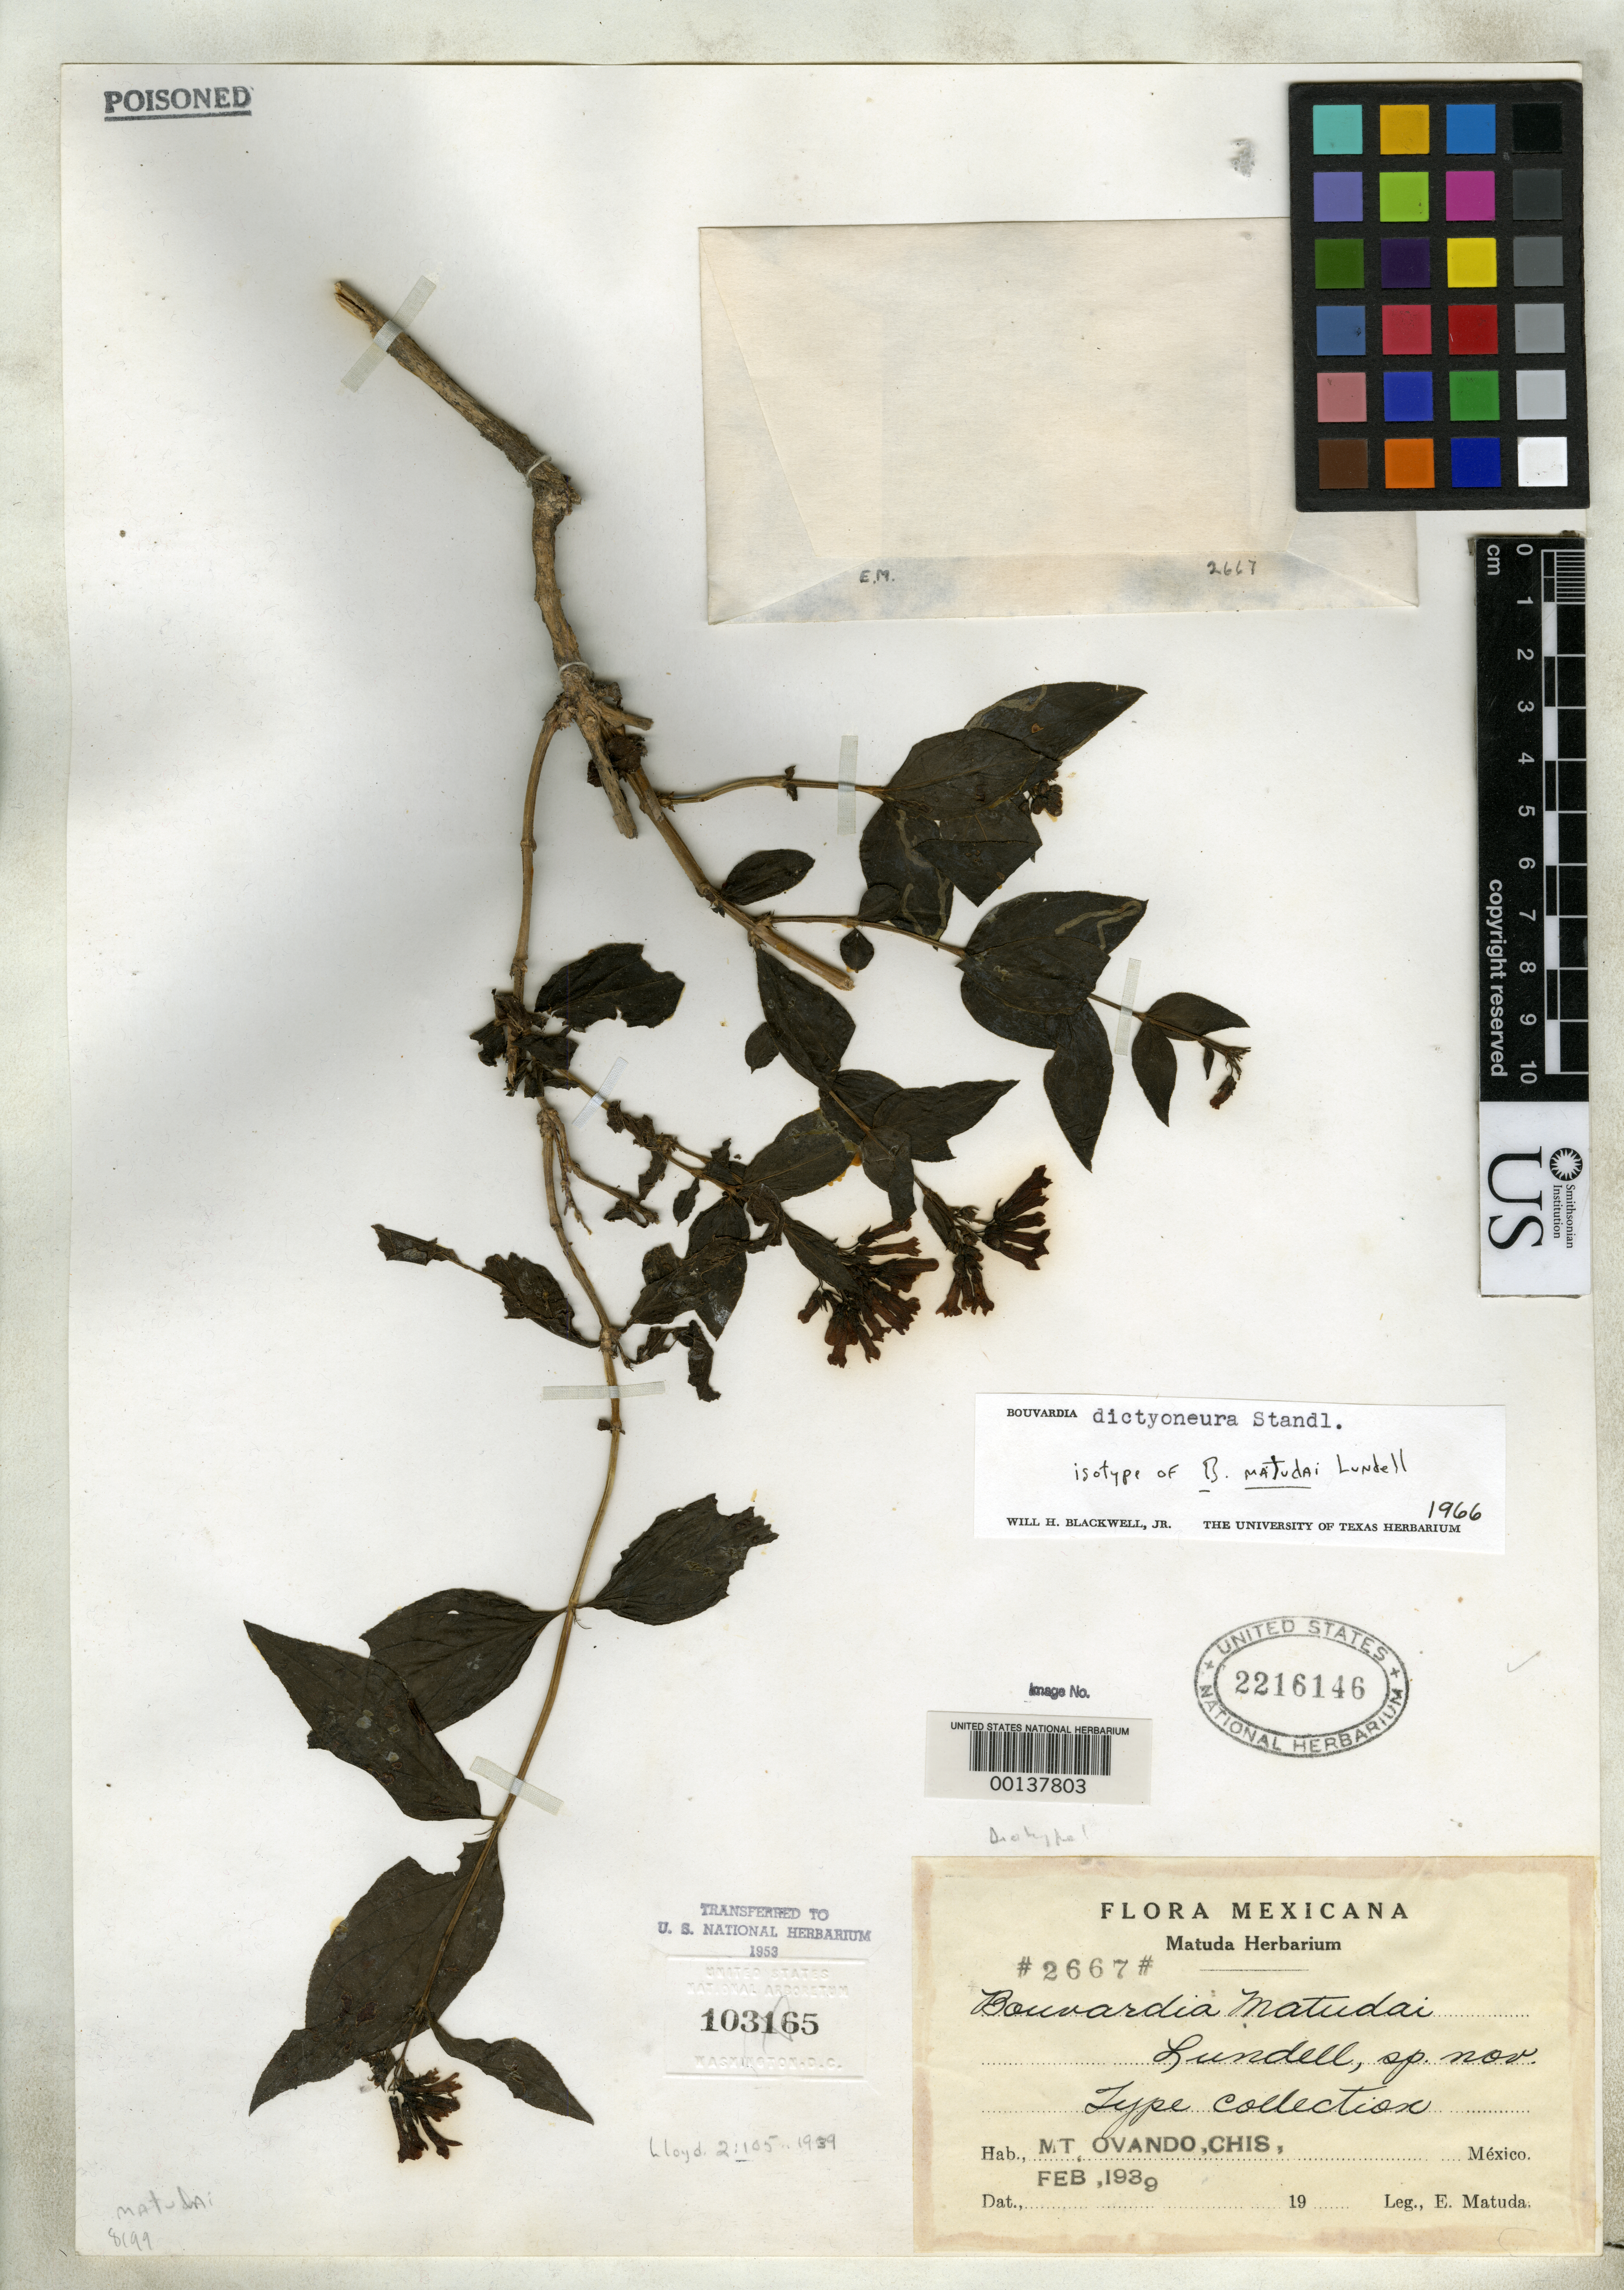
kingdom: Plantae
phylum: Tracheophyta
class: Magnoliopsida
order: Gentianales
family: Rubiaceae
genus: Bouvardia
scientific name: Bouvardia matudae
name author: Lundell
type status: Isotype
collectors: E. Matuda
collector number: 2667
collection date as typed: Feb 1939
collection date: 1939-02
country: Mexico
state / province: Chiapas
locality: Mt. Ovando.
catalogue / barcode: US 2216146